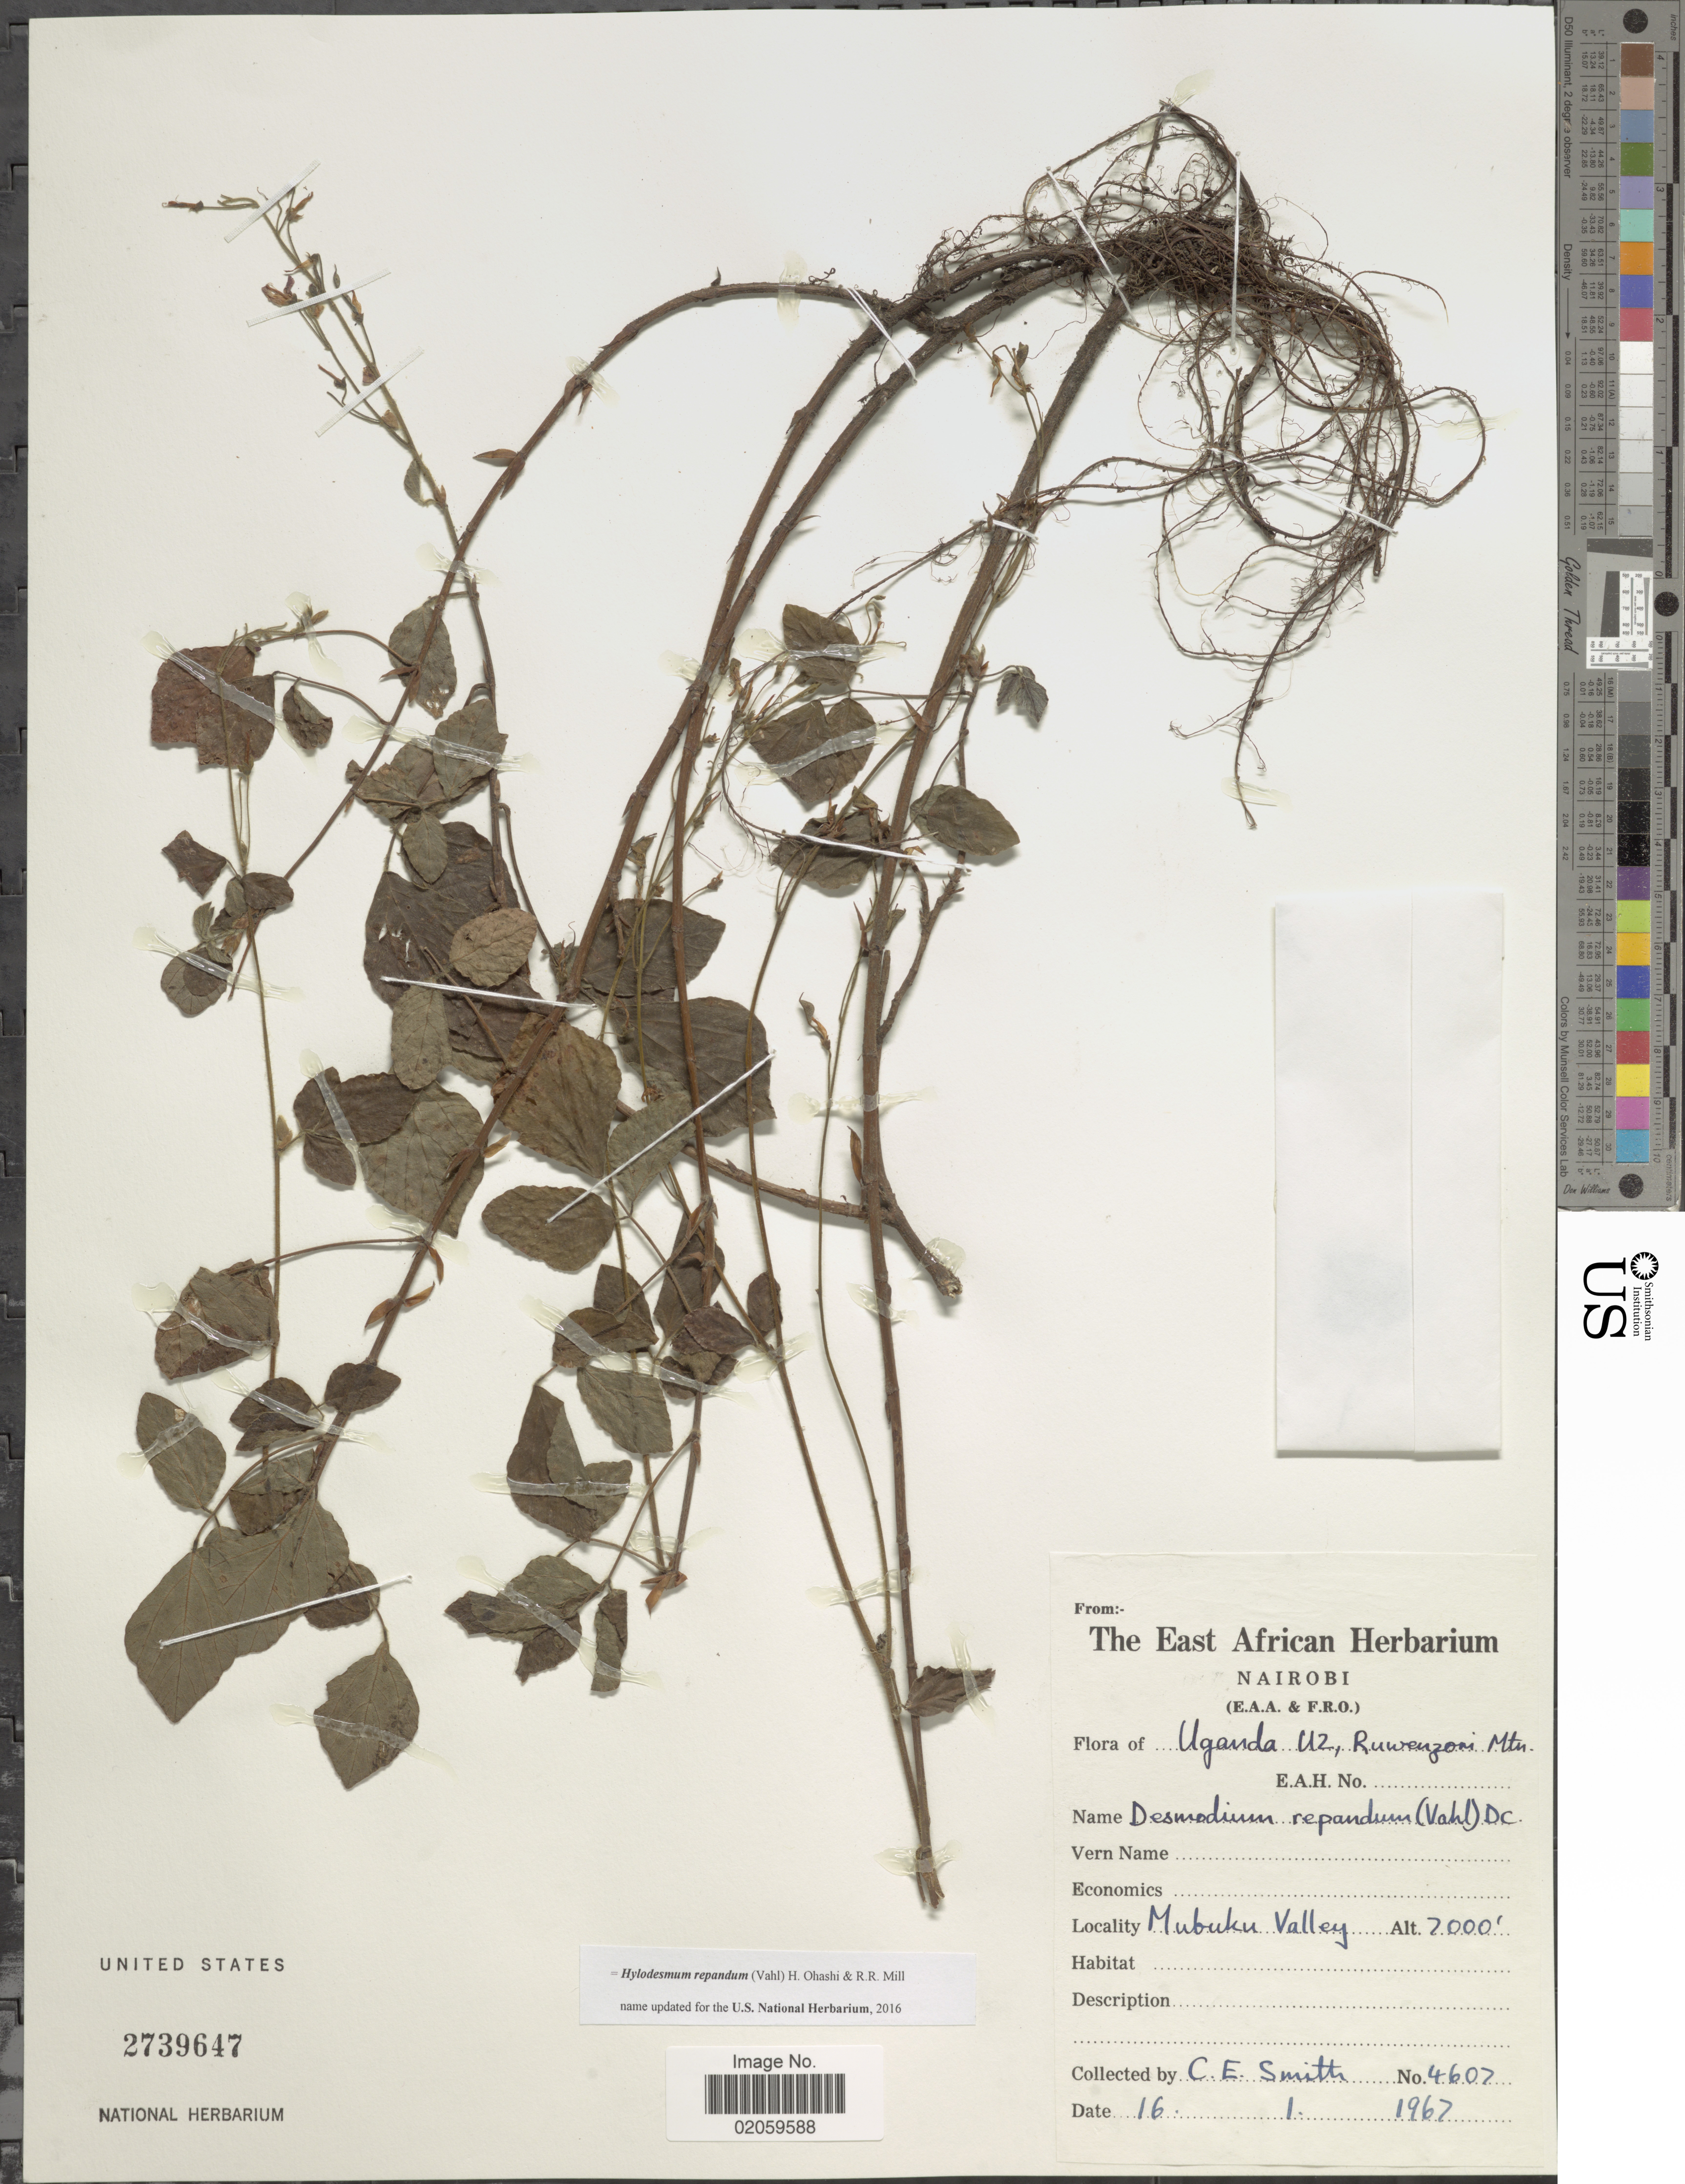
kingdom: Plantae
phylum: Tracheophyta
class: Magnoliopsida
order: Fabales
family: Fabaceae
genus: Hylodesmum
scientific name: Hylodesmum repandum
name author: (Vahl) H. Ohashi & R.R. Mill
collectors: C. E. Smith Jr.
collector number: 4607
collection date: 1967-01-16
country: Uganda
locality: U 2, Ruwenzoni Mtn. Mubuku Valley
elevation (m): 610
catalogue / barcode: US 2739647